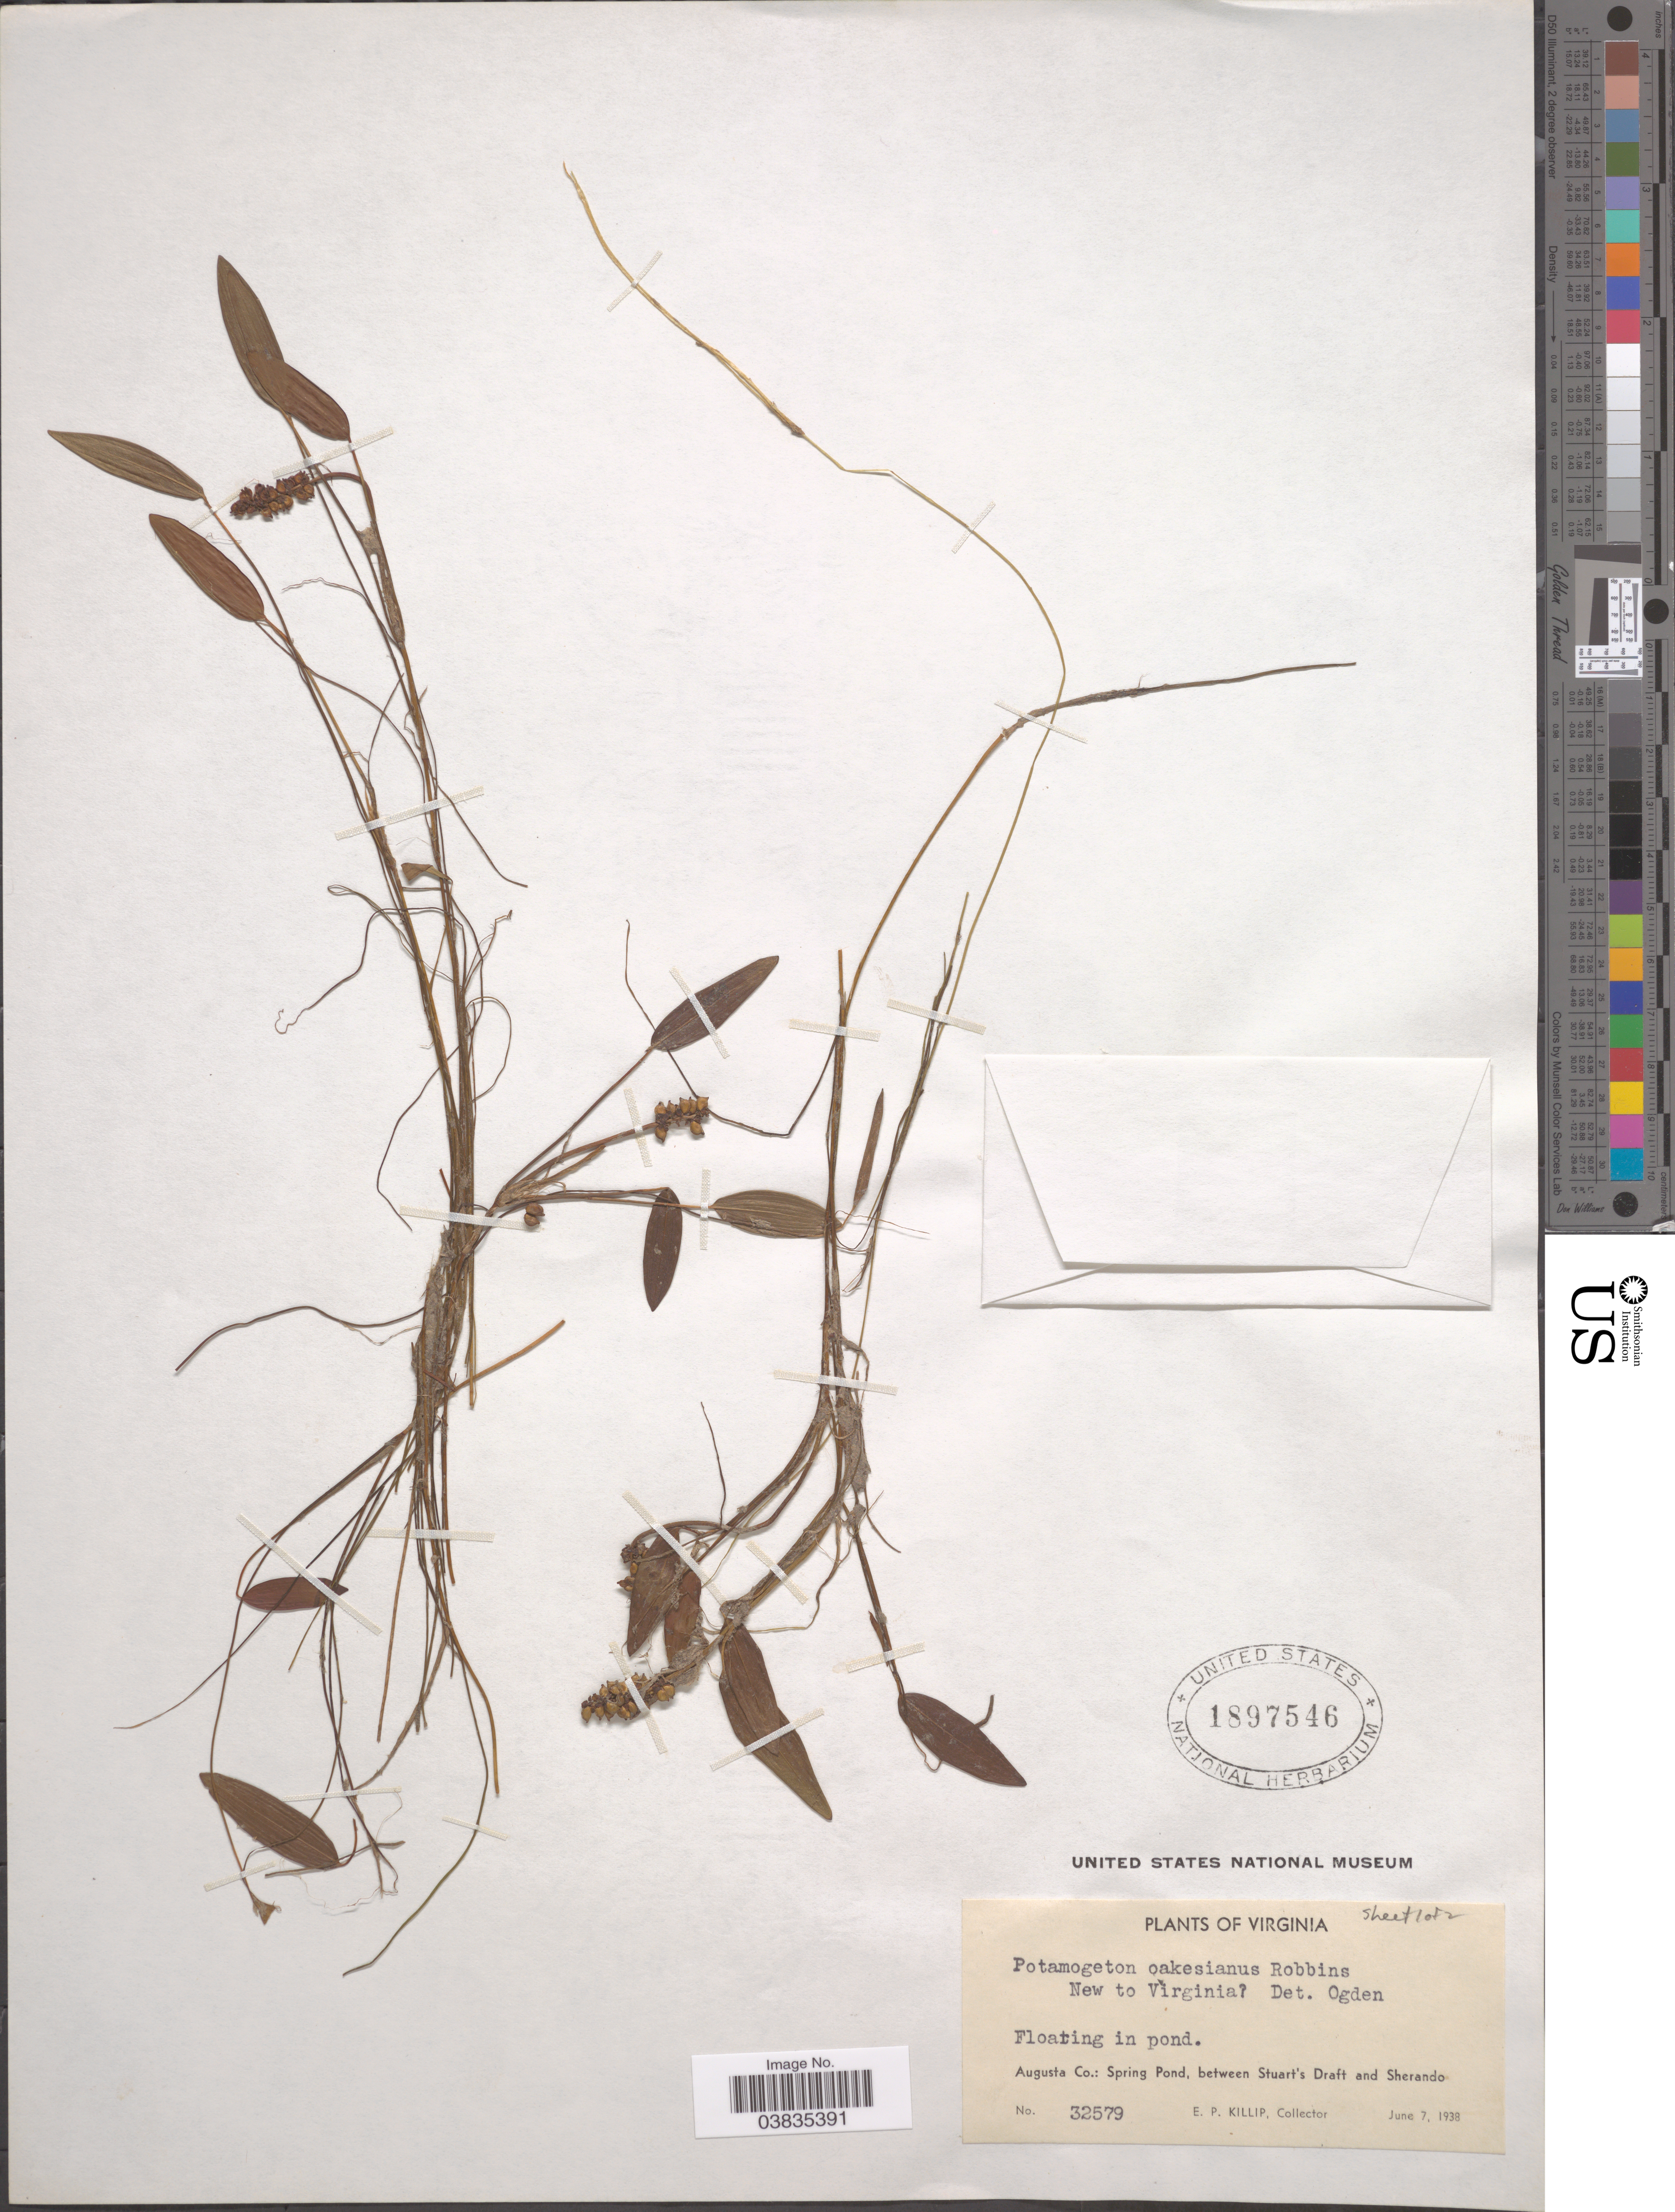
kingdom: Plantae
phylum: Tracheophyta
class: Liliopsida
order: Alismatales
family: Potamogetonaceae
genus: Potamogeton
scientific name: Potamogeton oakesianus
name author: J.W. Robbins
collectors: E. P. Killip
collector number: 32579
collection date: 1938-06-07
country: United States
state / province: Virginia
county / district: Augusta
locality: Augusta Co.: Spring Pond, between Stuart's Draft and Sherando.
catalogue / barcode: US 1897546